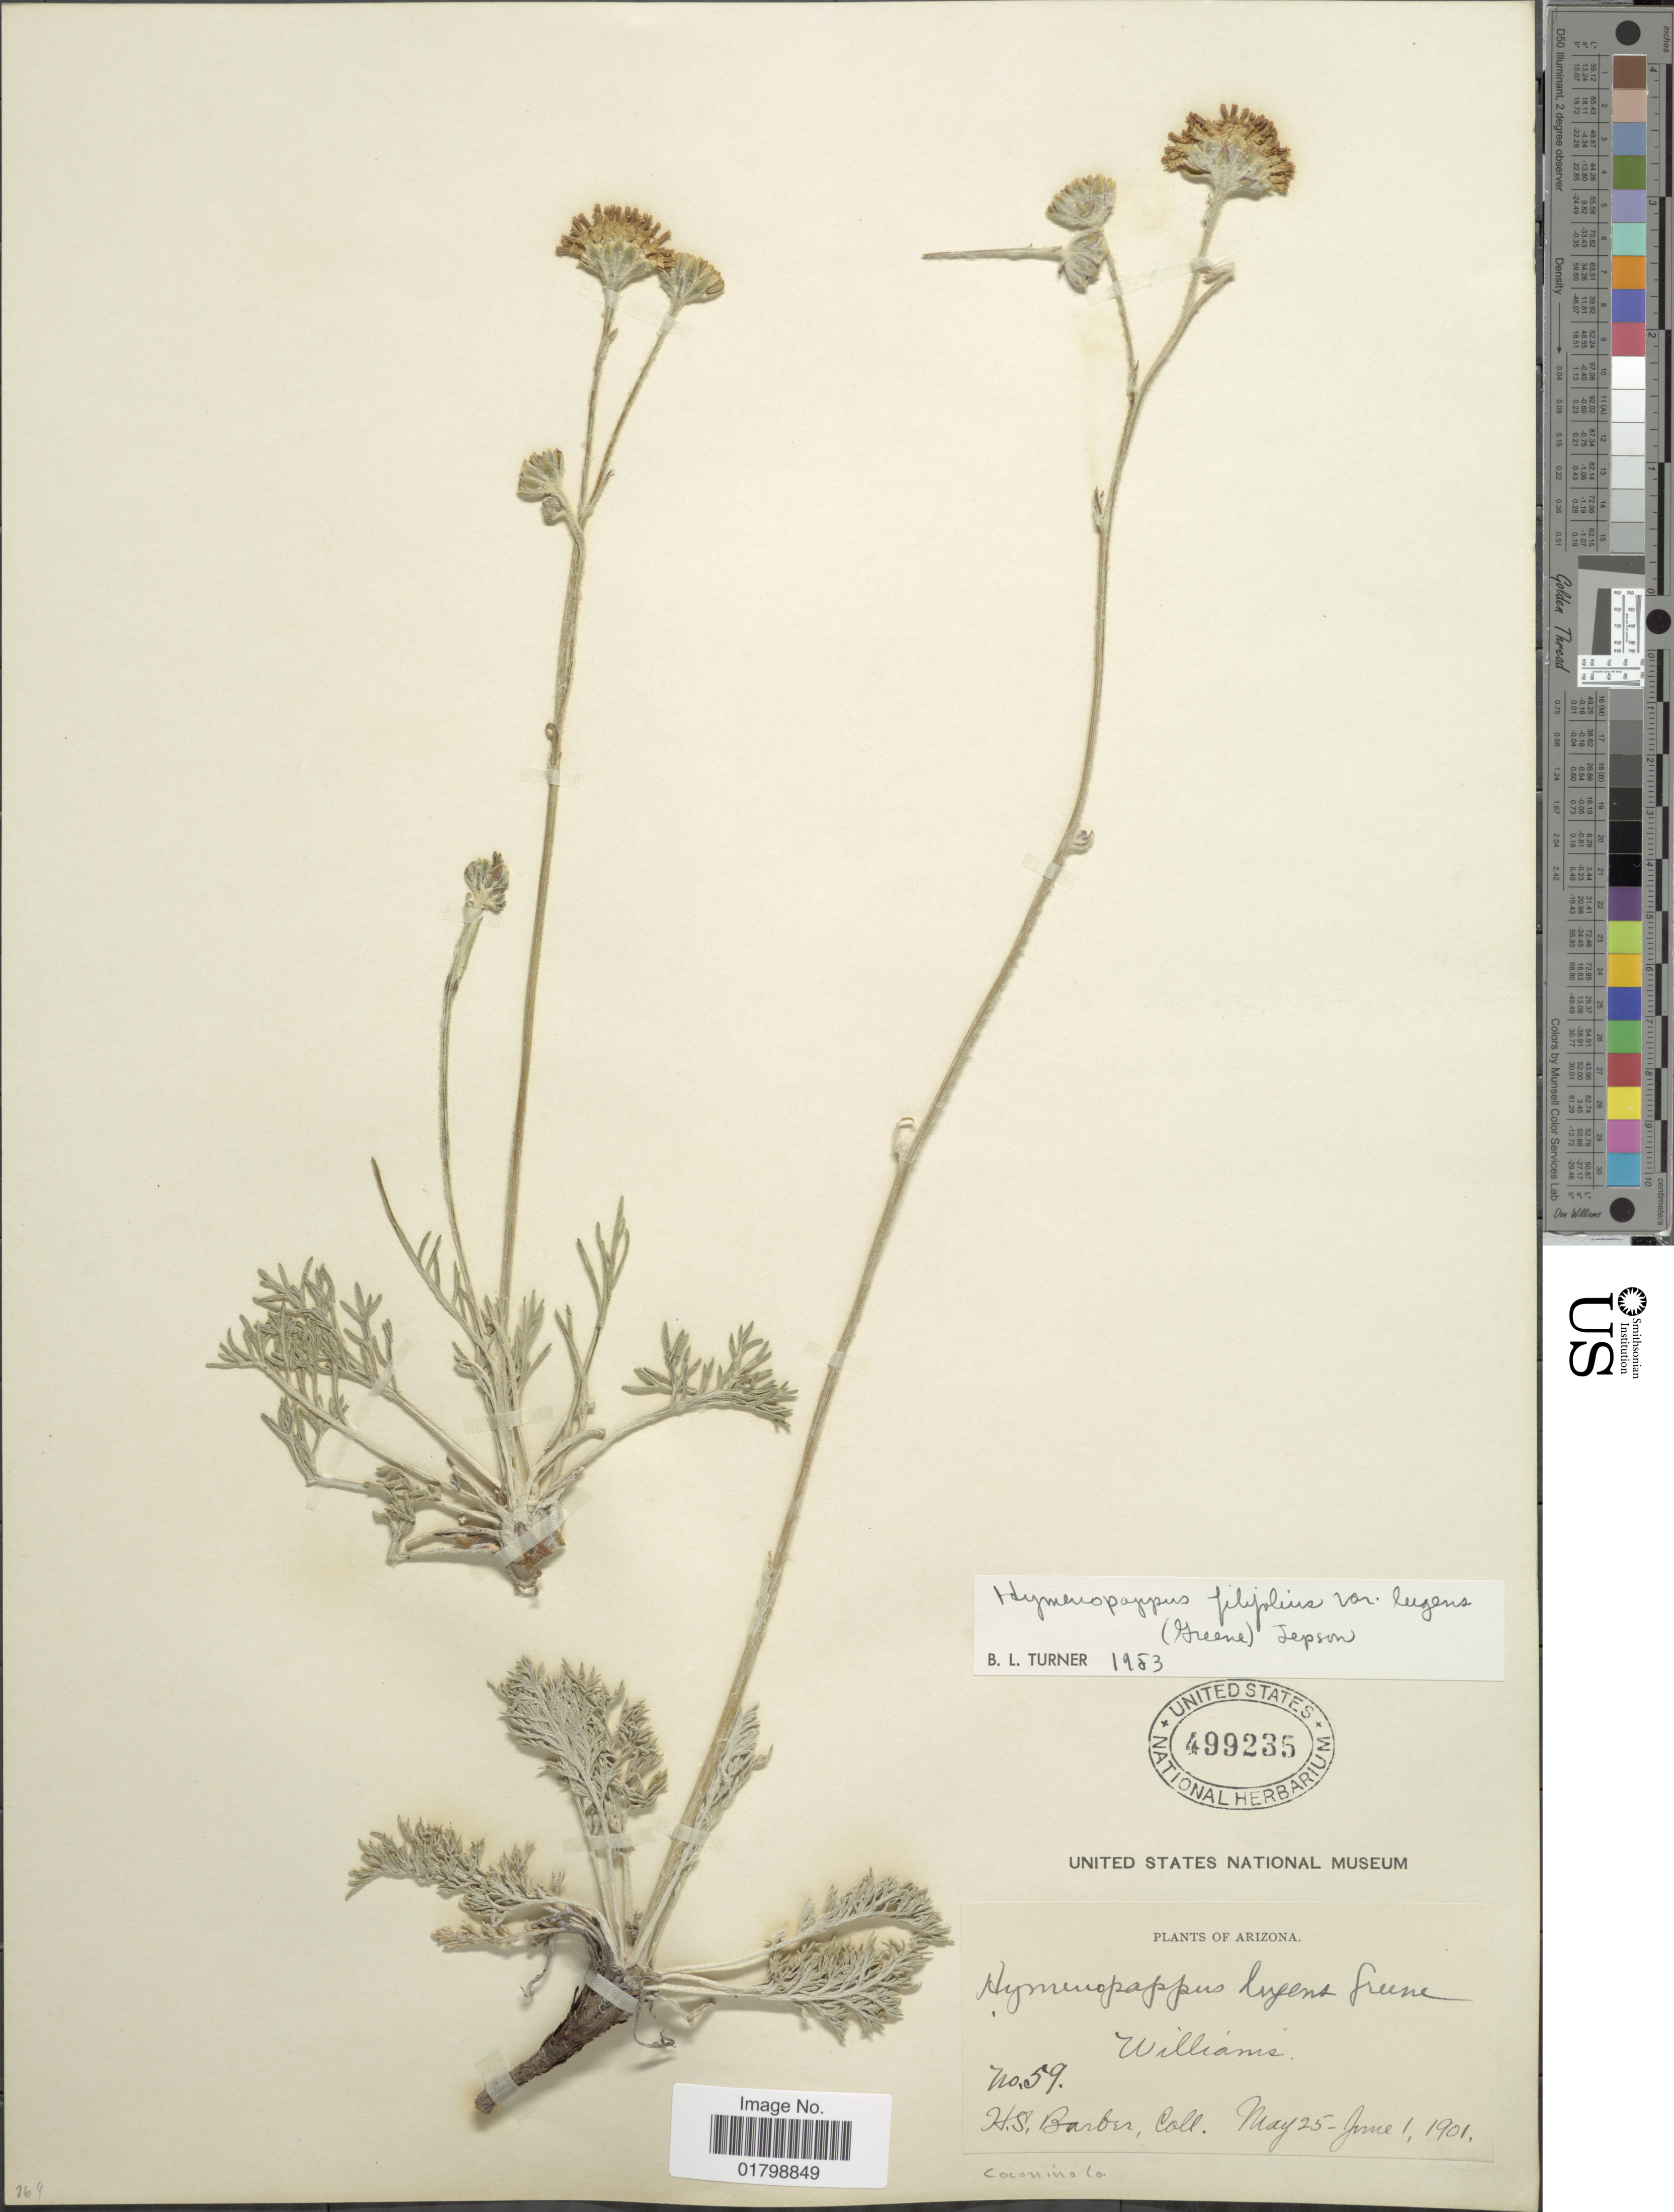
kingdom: Plantae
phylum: Tracheophyta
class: Magnoliopsida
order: Asterales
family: Asteraceae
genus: Hymenopappus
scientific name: Hymenopappus filifolius var. lugens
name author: (Greene) Jeps.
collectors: H. Barber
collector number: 59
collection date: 1901-05-25/1901-06-01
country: United States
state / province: Arizona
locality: Williams, Coconino Co.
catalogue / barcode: US 499235